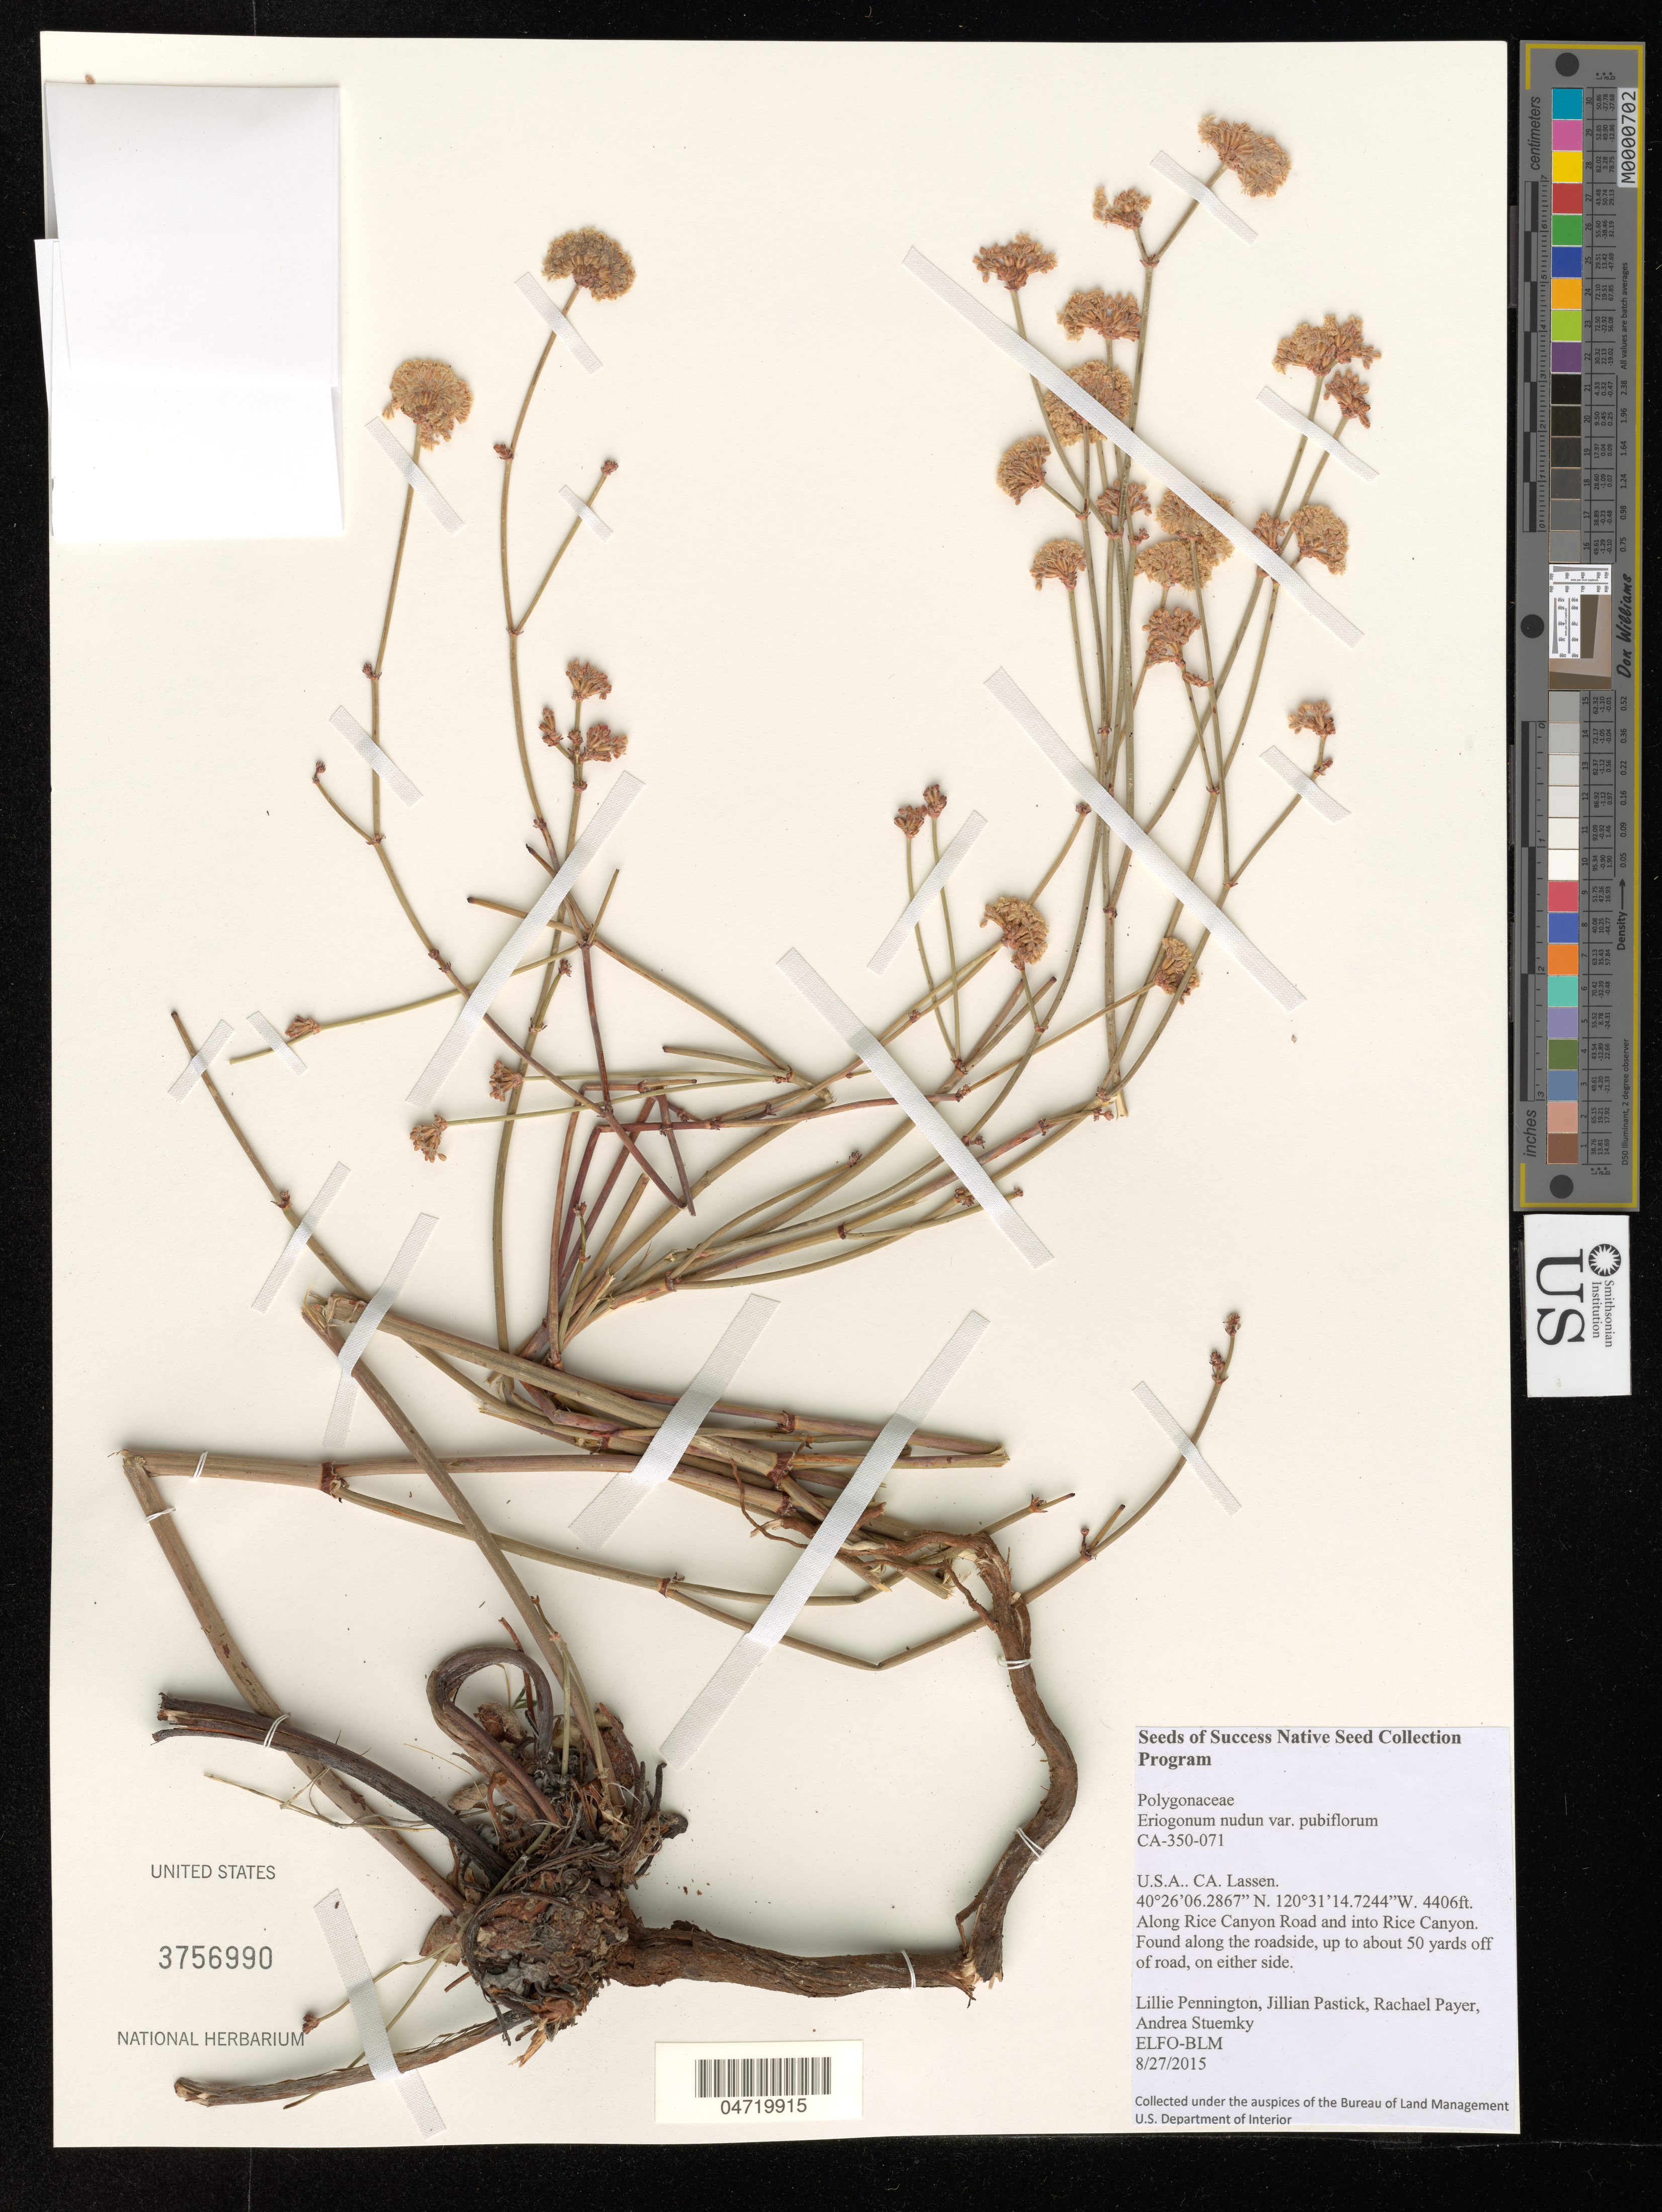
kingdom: Plantae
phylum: Tracheophyta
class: Magnoliopsida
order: Caryophyllales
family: Polygonaceae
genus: Eriogonum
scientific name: Eriogonum nudum var. pubiflorum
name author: Benth. in DC.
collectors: L. Pennington, J. Pastick, R. Payer & A. Stuemky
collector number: CA-350-071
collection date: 2015-08-27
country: United States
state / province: California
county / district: Lassen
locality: Lassen. Along Rice Canyon Road and into Rice Canyon. Found along the roadside, up to about 50 yards off of road, on either side.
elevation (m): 1343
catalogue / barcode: US 3756990